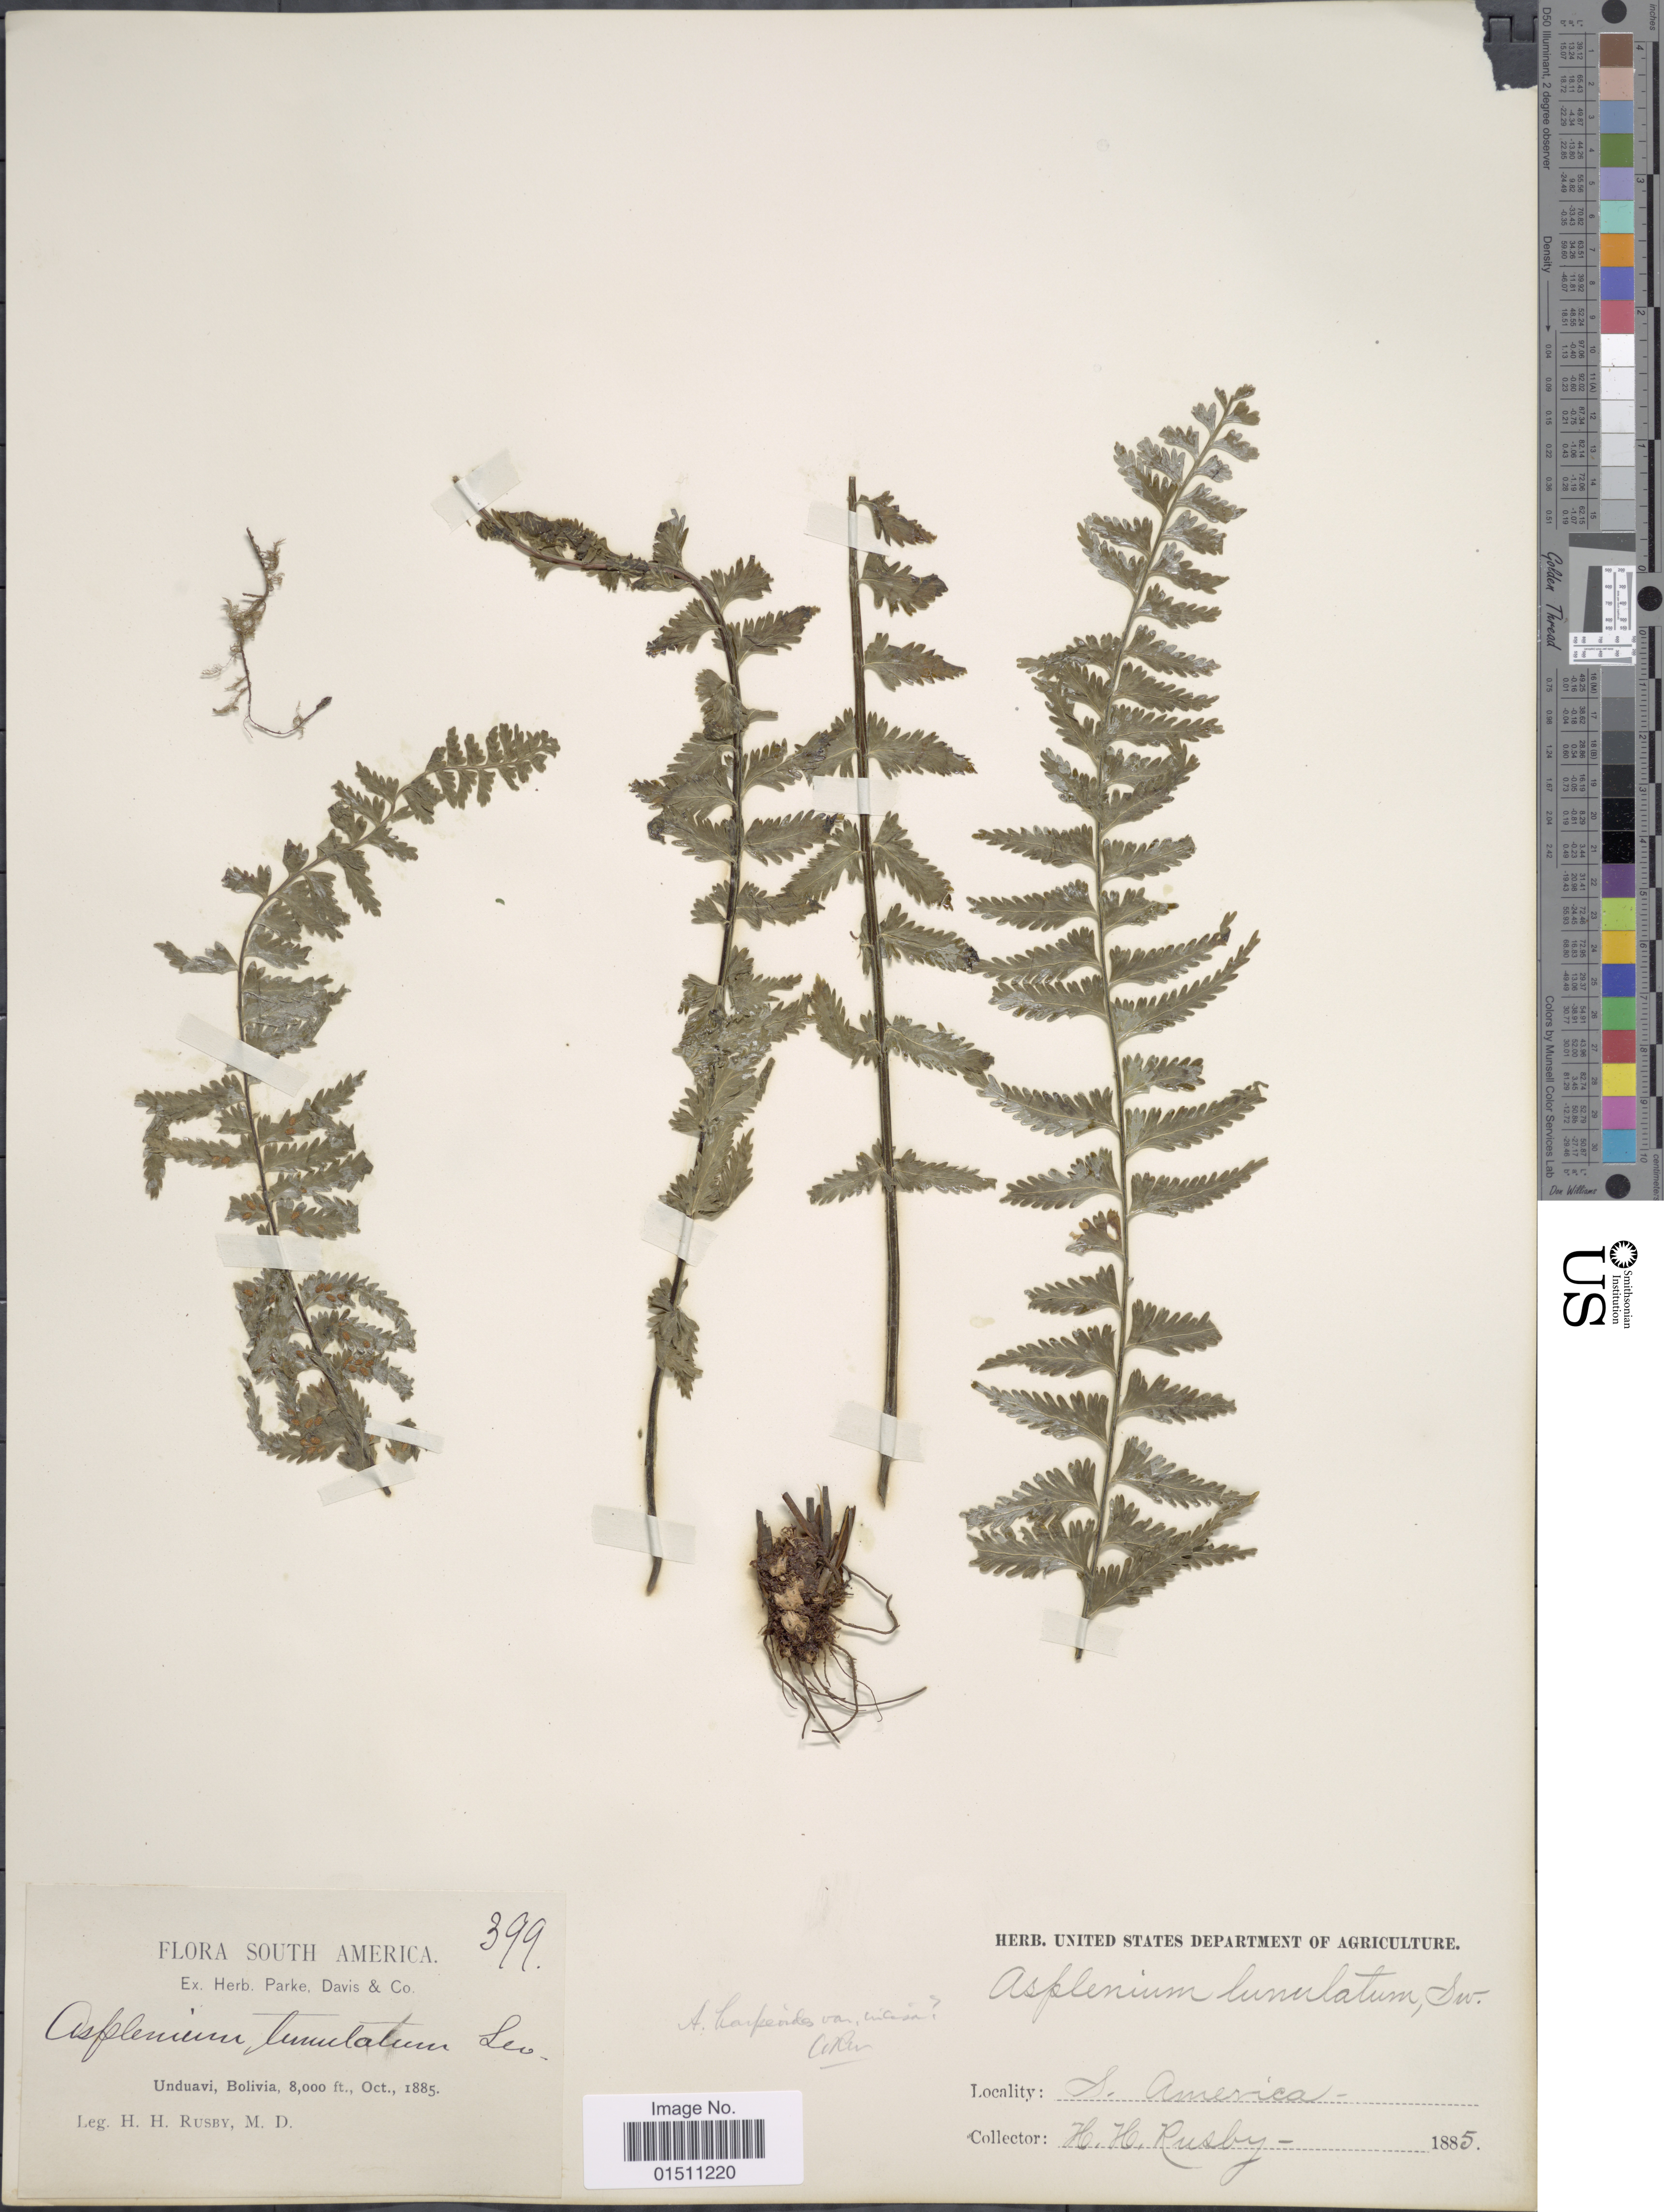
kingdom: Plantae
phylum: Tracheophyta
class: Polypodiopsida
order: Polypodiales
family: Aspleniaceae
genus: Asplenium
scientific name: Asplenium harpeodes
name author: Kunze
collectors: H. H. Rusby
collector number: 399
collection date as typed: Oct., 1885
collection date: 1885-10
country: Bolivia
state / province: La Paz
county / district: Nor Yungas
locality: Unduavi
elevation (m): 2438